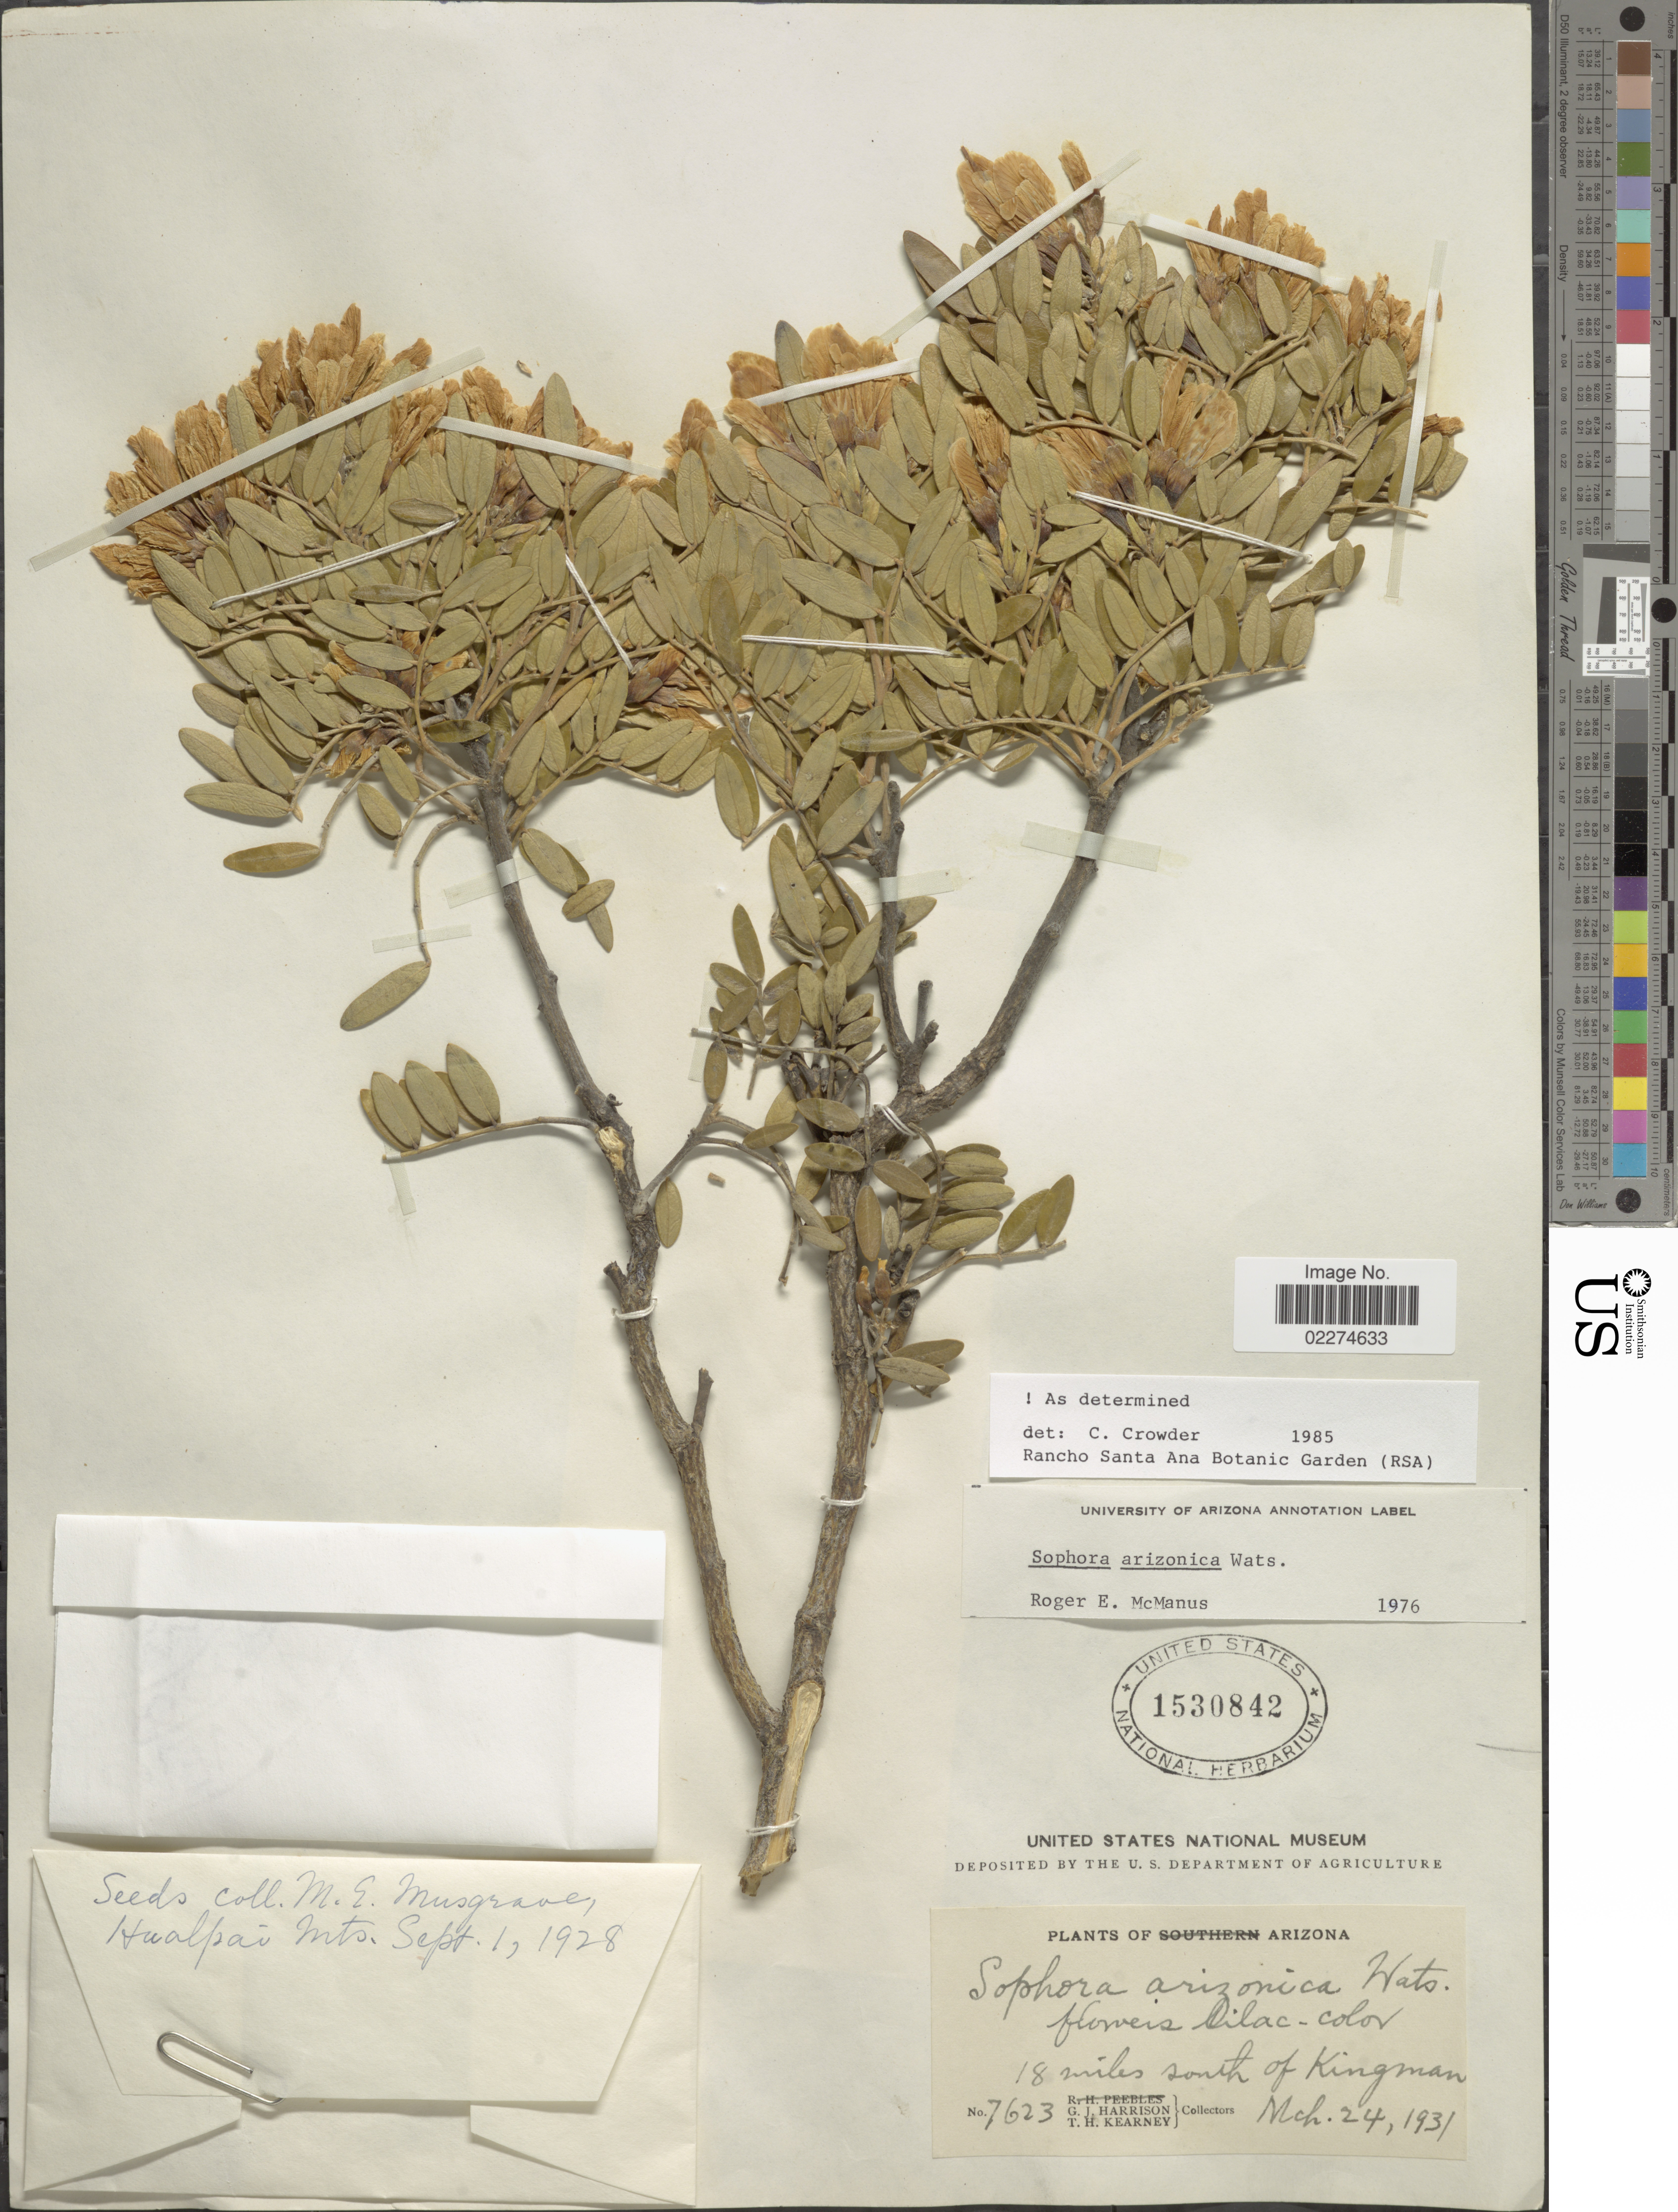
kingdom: Plantae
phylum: Tracheophyta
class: Magnoliopsida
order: Fabales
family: Fabaceae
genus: Dermatophyllum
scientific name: Dermatophyllum arizonicum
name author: (S. Watson) Vincent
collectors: G. J. Harrison & T. H. Kearney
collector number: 7623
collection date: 1931-03-24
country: United States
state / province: Arizona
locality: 18 miles south of Kingman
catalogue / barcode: US 1530842